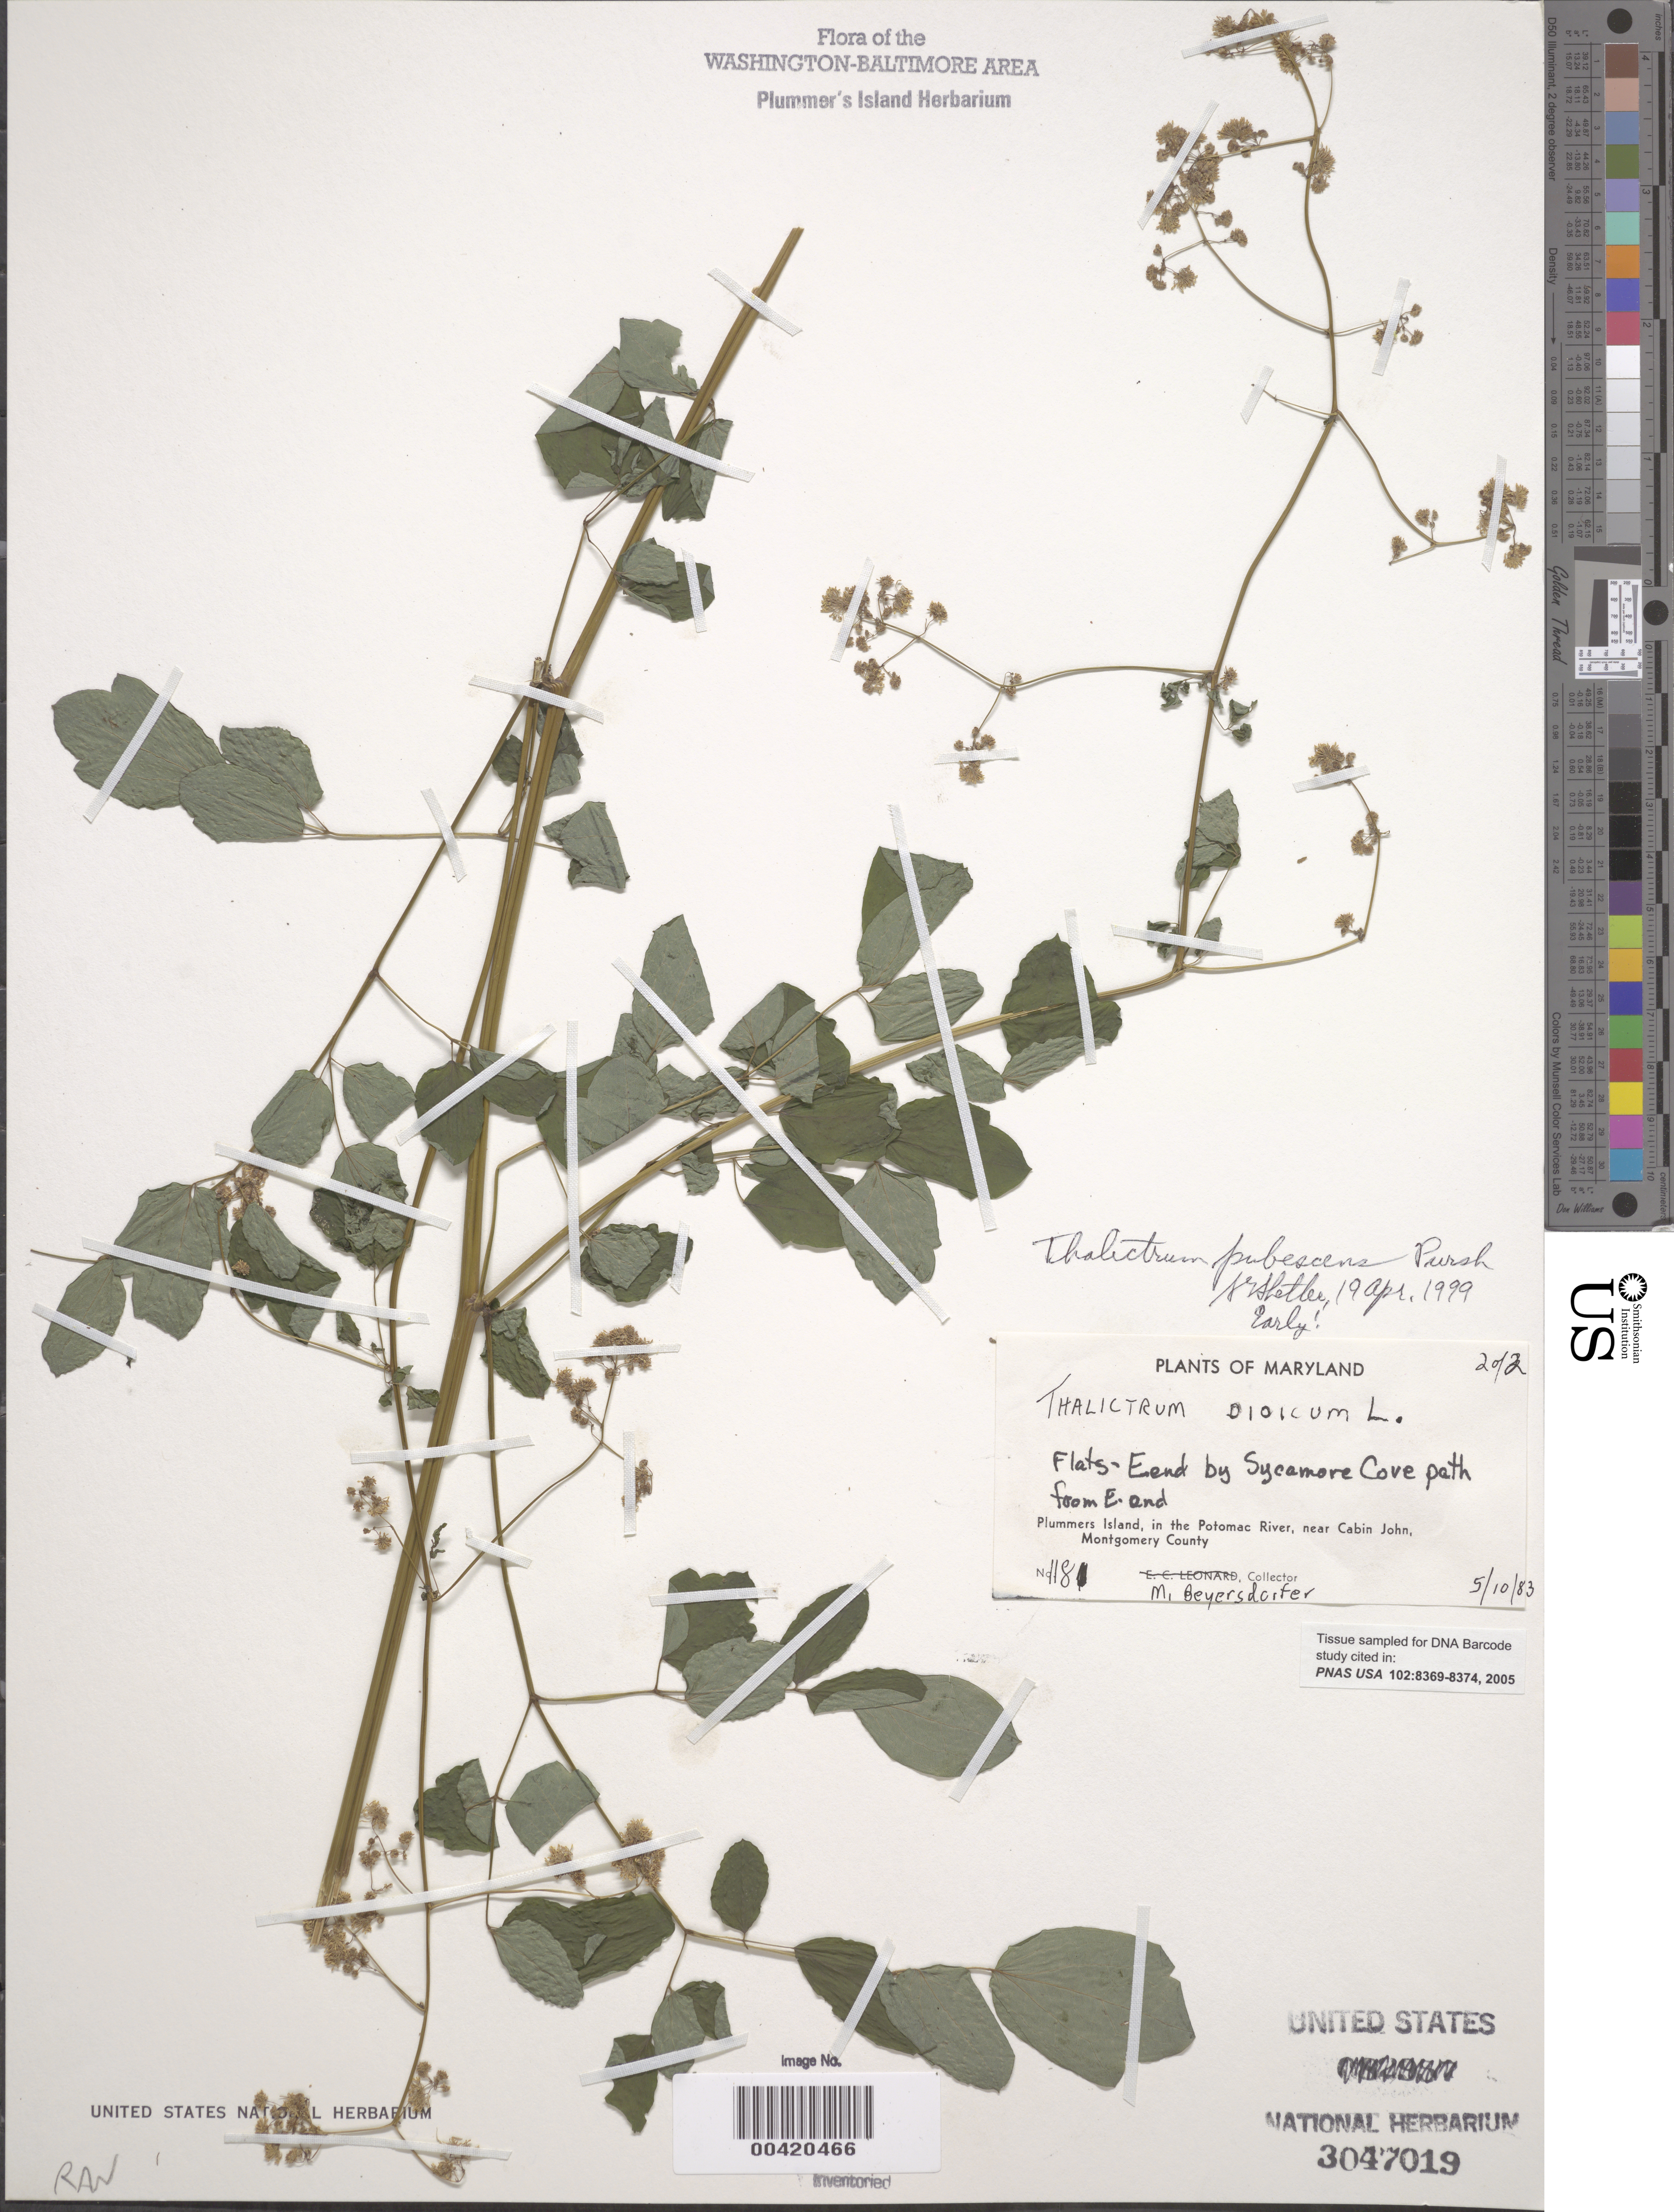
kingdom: Plantae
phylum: Tracheophyta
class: Magnoliopsida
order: Ranunculales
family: Ranunculaceae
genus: Thalictrum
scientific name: Thalictrum pubescens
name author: Pursh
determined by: Shetler, Stanwyn G., (US), NMNH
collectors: M. Beyersdorfer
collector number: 118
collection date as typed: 10 May 1983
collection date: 1983-05-10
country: United States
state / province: Maryland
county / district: Montgomery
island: Plummers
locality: Plummer's Island, E end of Sycamore Cove Path C. & O. Canal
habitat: Flats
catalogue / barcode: US 3047019